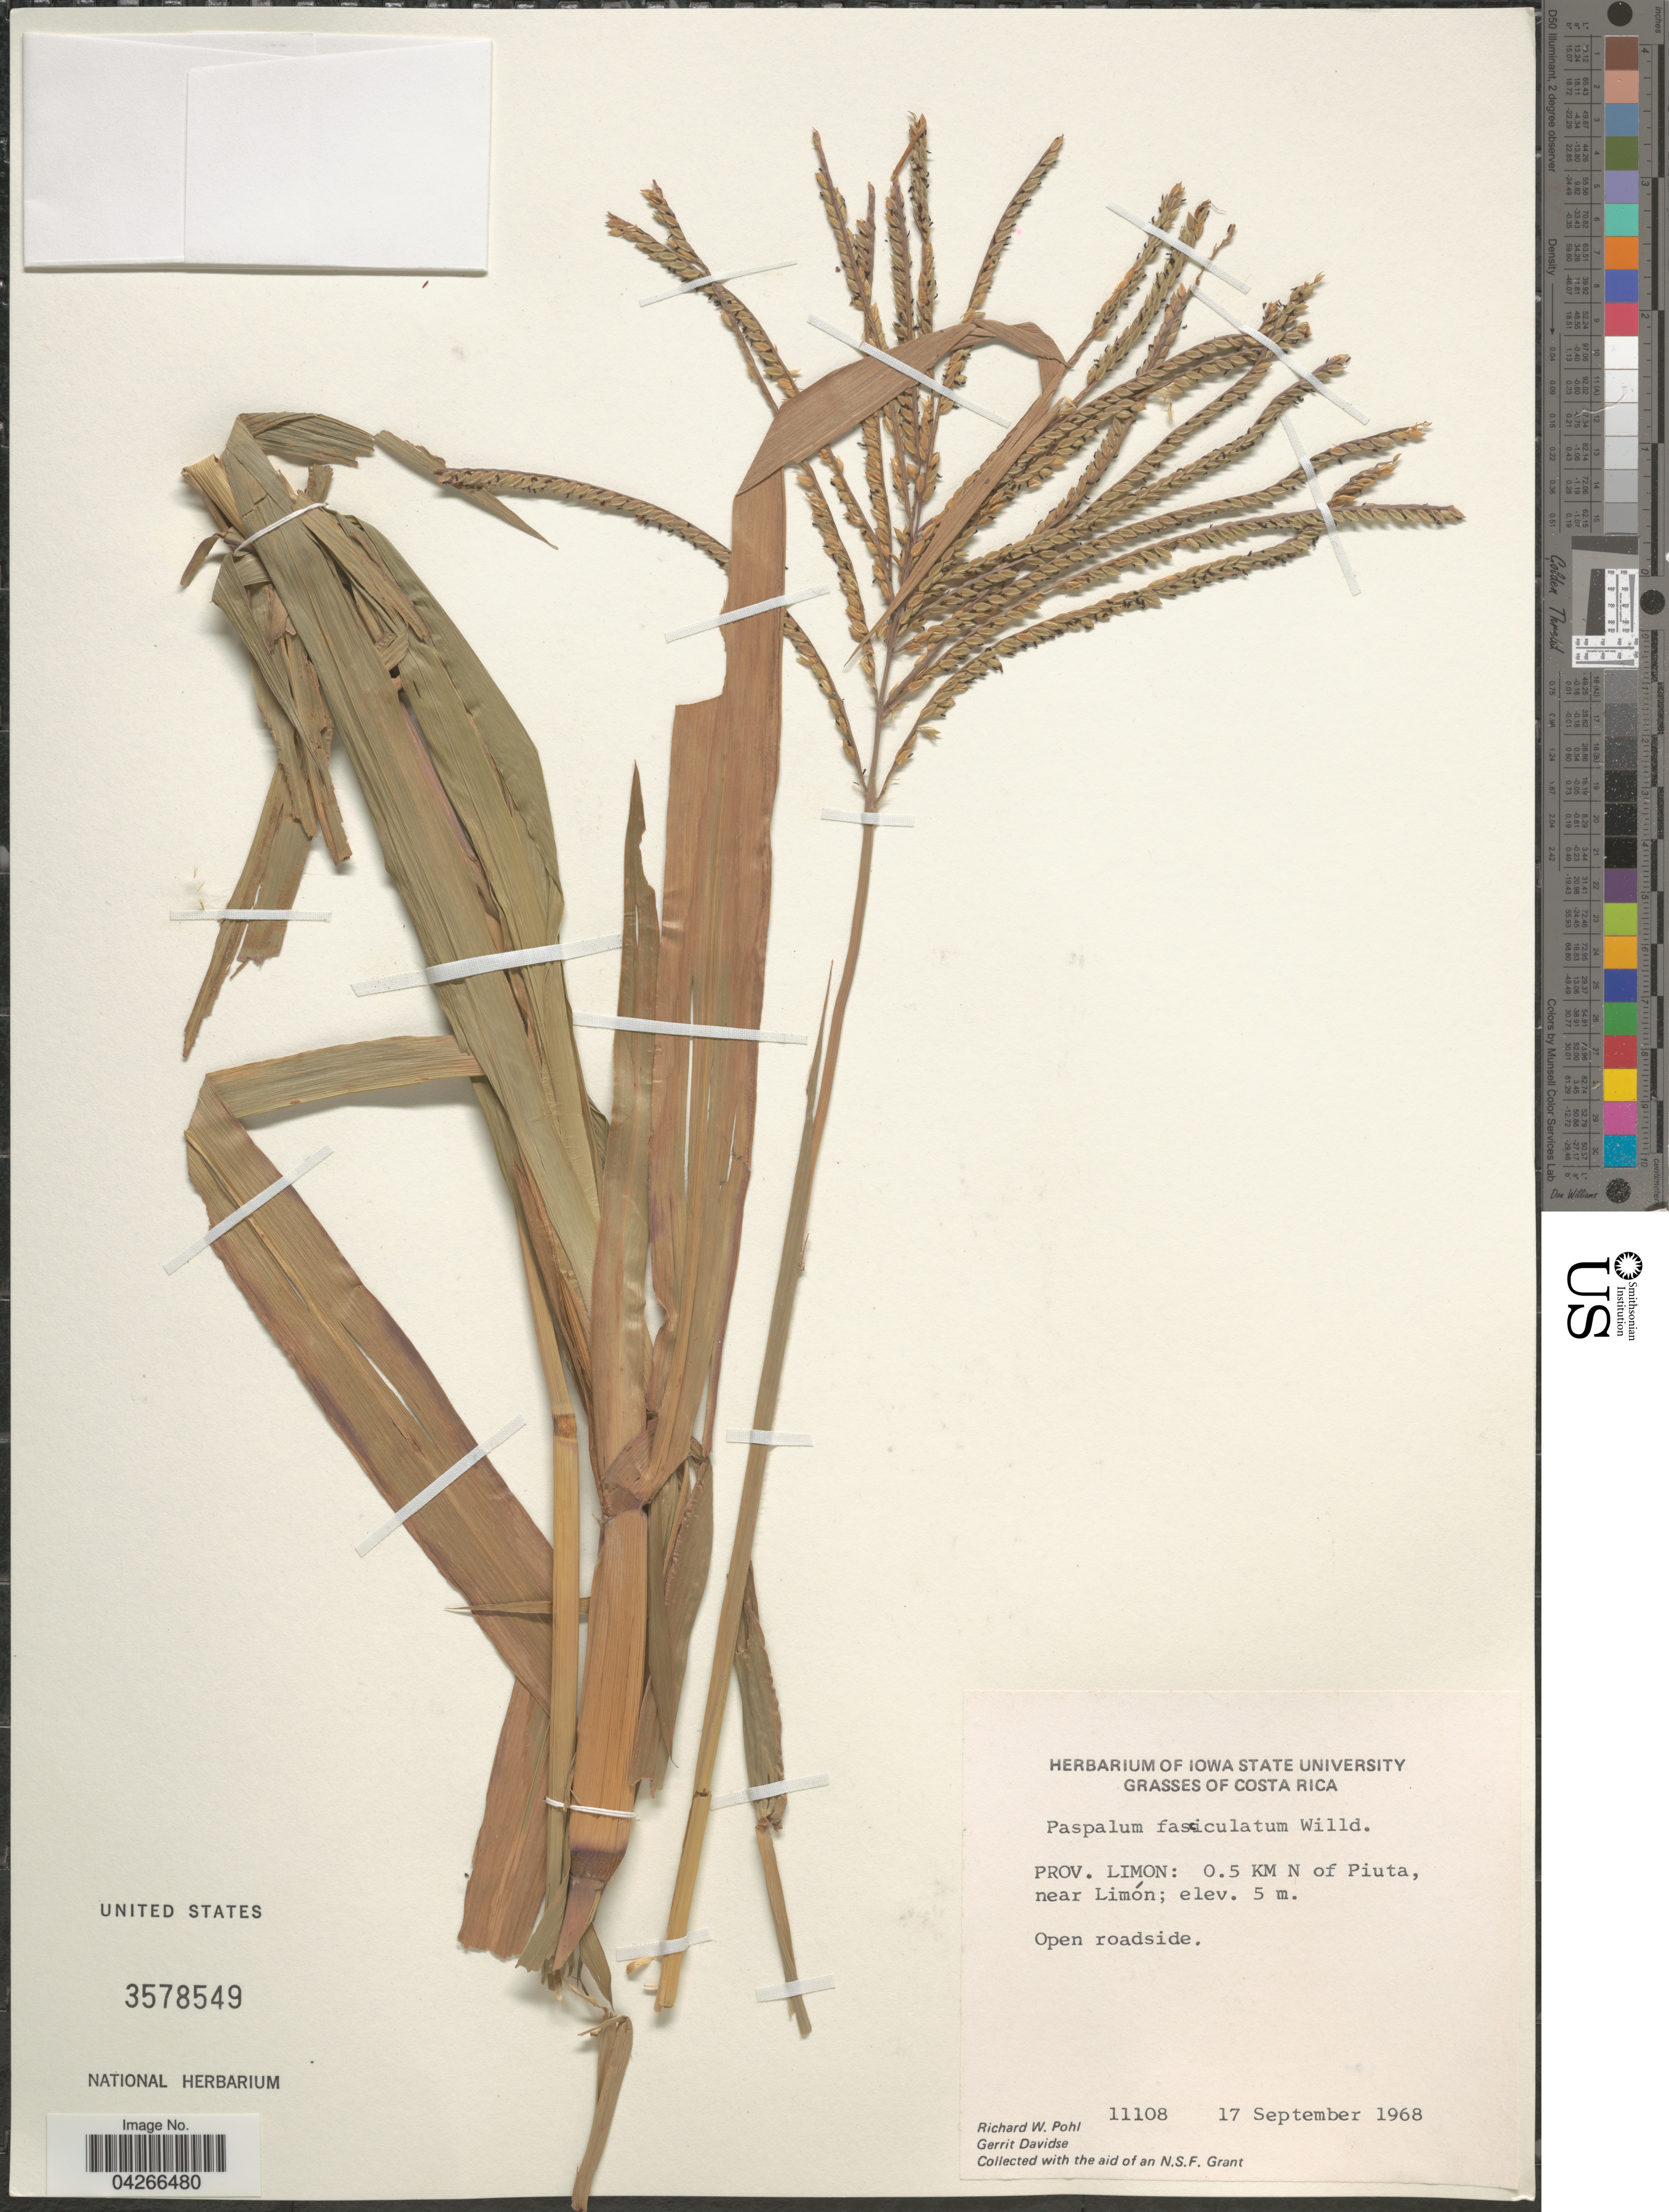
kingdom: Plantae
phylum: Tracheophyta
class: Liliopsida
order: Poales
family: Poaceae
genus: Paspalum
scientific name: Paspalum fasciculatum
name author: Willd. ex Flüggé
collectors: R. W. Pohl & G. Davidse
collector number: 11108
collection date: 1968-09-17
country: Costa Rica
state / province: Limón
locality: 0.5 KM N of Piuta, near Limón. Open roadside.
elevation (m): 5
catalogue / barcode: US 3578549